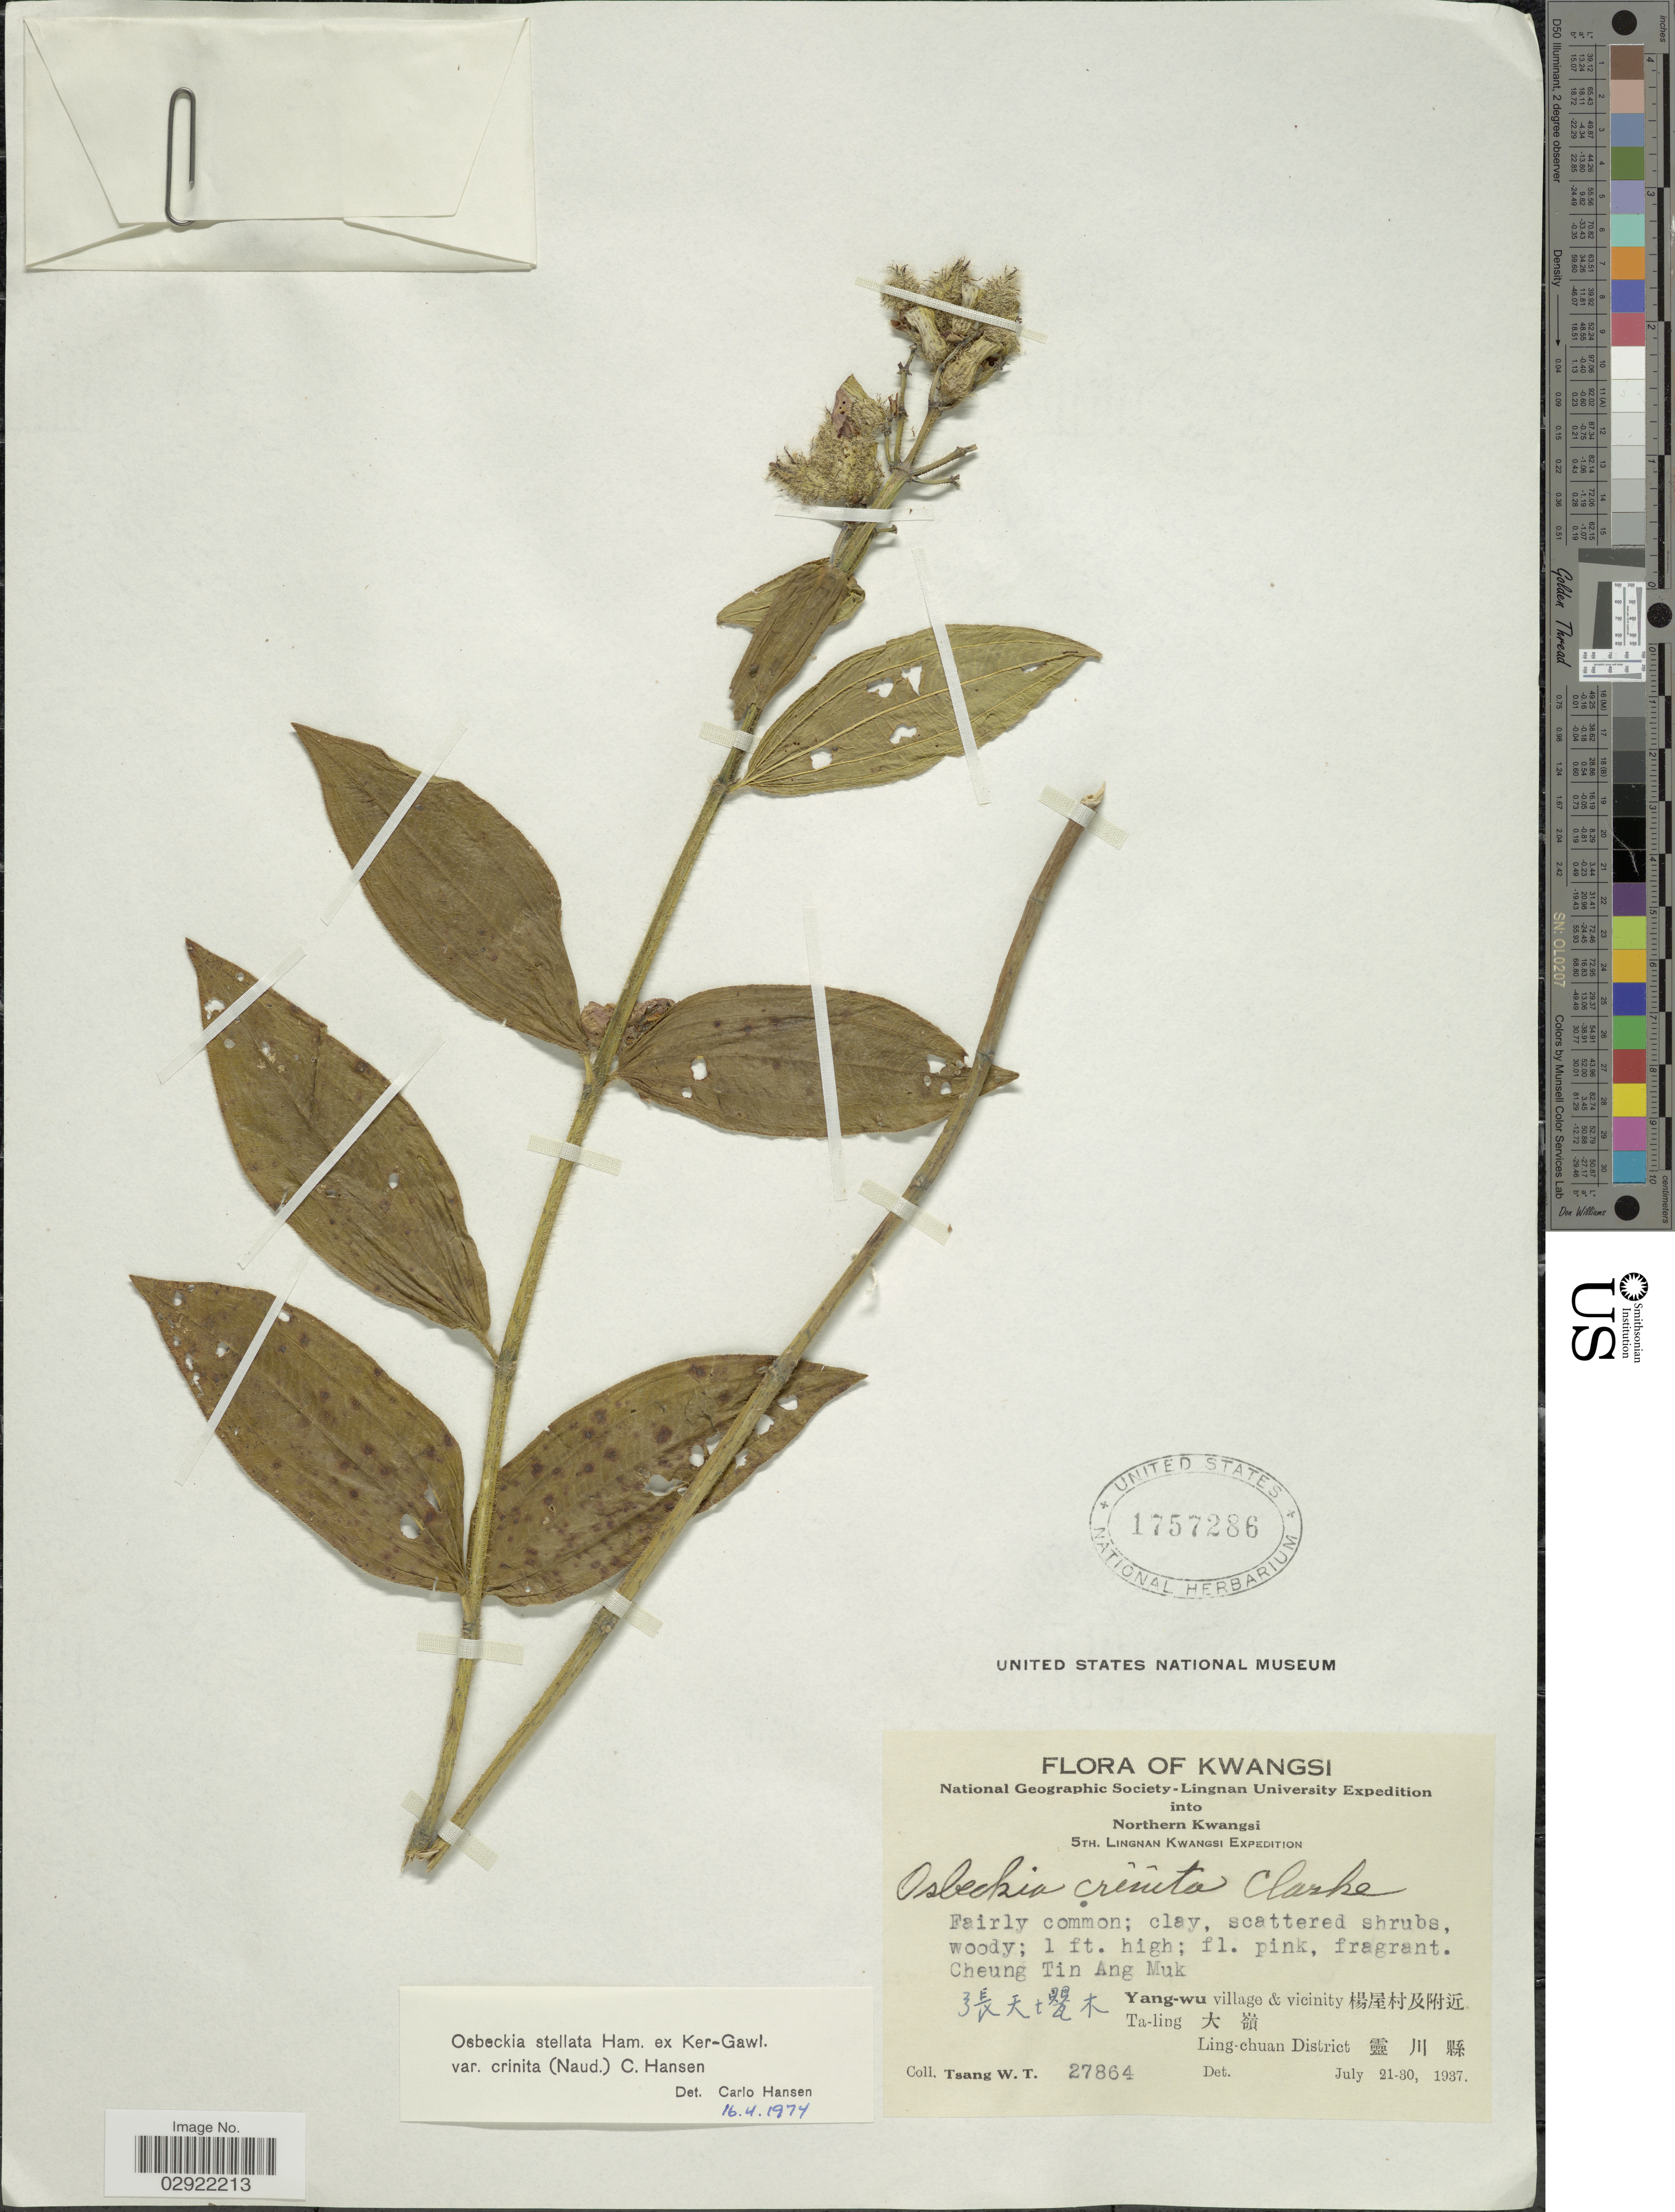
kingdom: Plantae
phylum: Tracheophyta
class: Magnoliopsida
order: Myrtales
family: Melastomataceae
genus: Osbeckia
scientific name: Osbeckia stellata var. crinita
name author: (Benth. ex Naudin) C.Hansen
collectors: W. T. Tsang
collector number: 27864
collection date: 1937-07-21/1937-07-30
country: China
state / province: Guangxi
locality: Kwangsi. Northern Kwangsi. Cheung Tin Ang Muk. Yang-wu village & vicinity. Ta-ling, Ling-chuan District.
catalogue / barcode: US 1757286